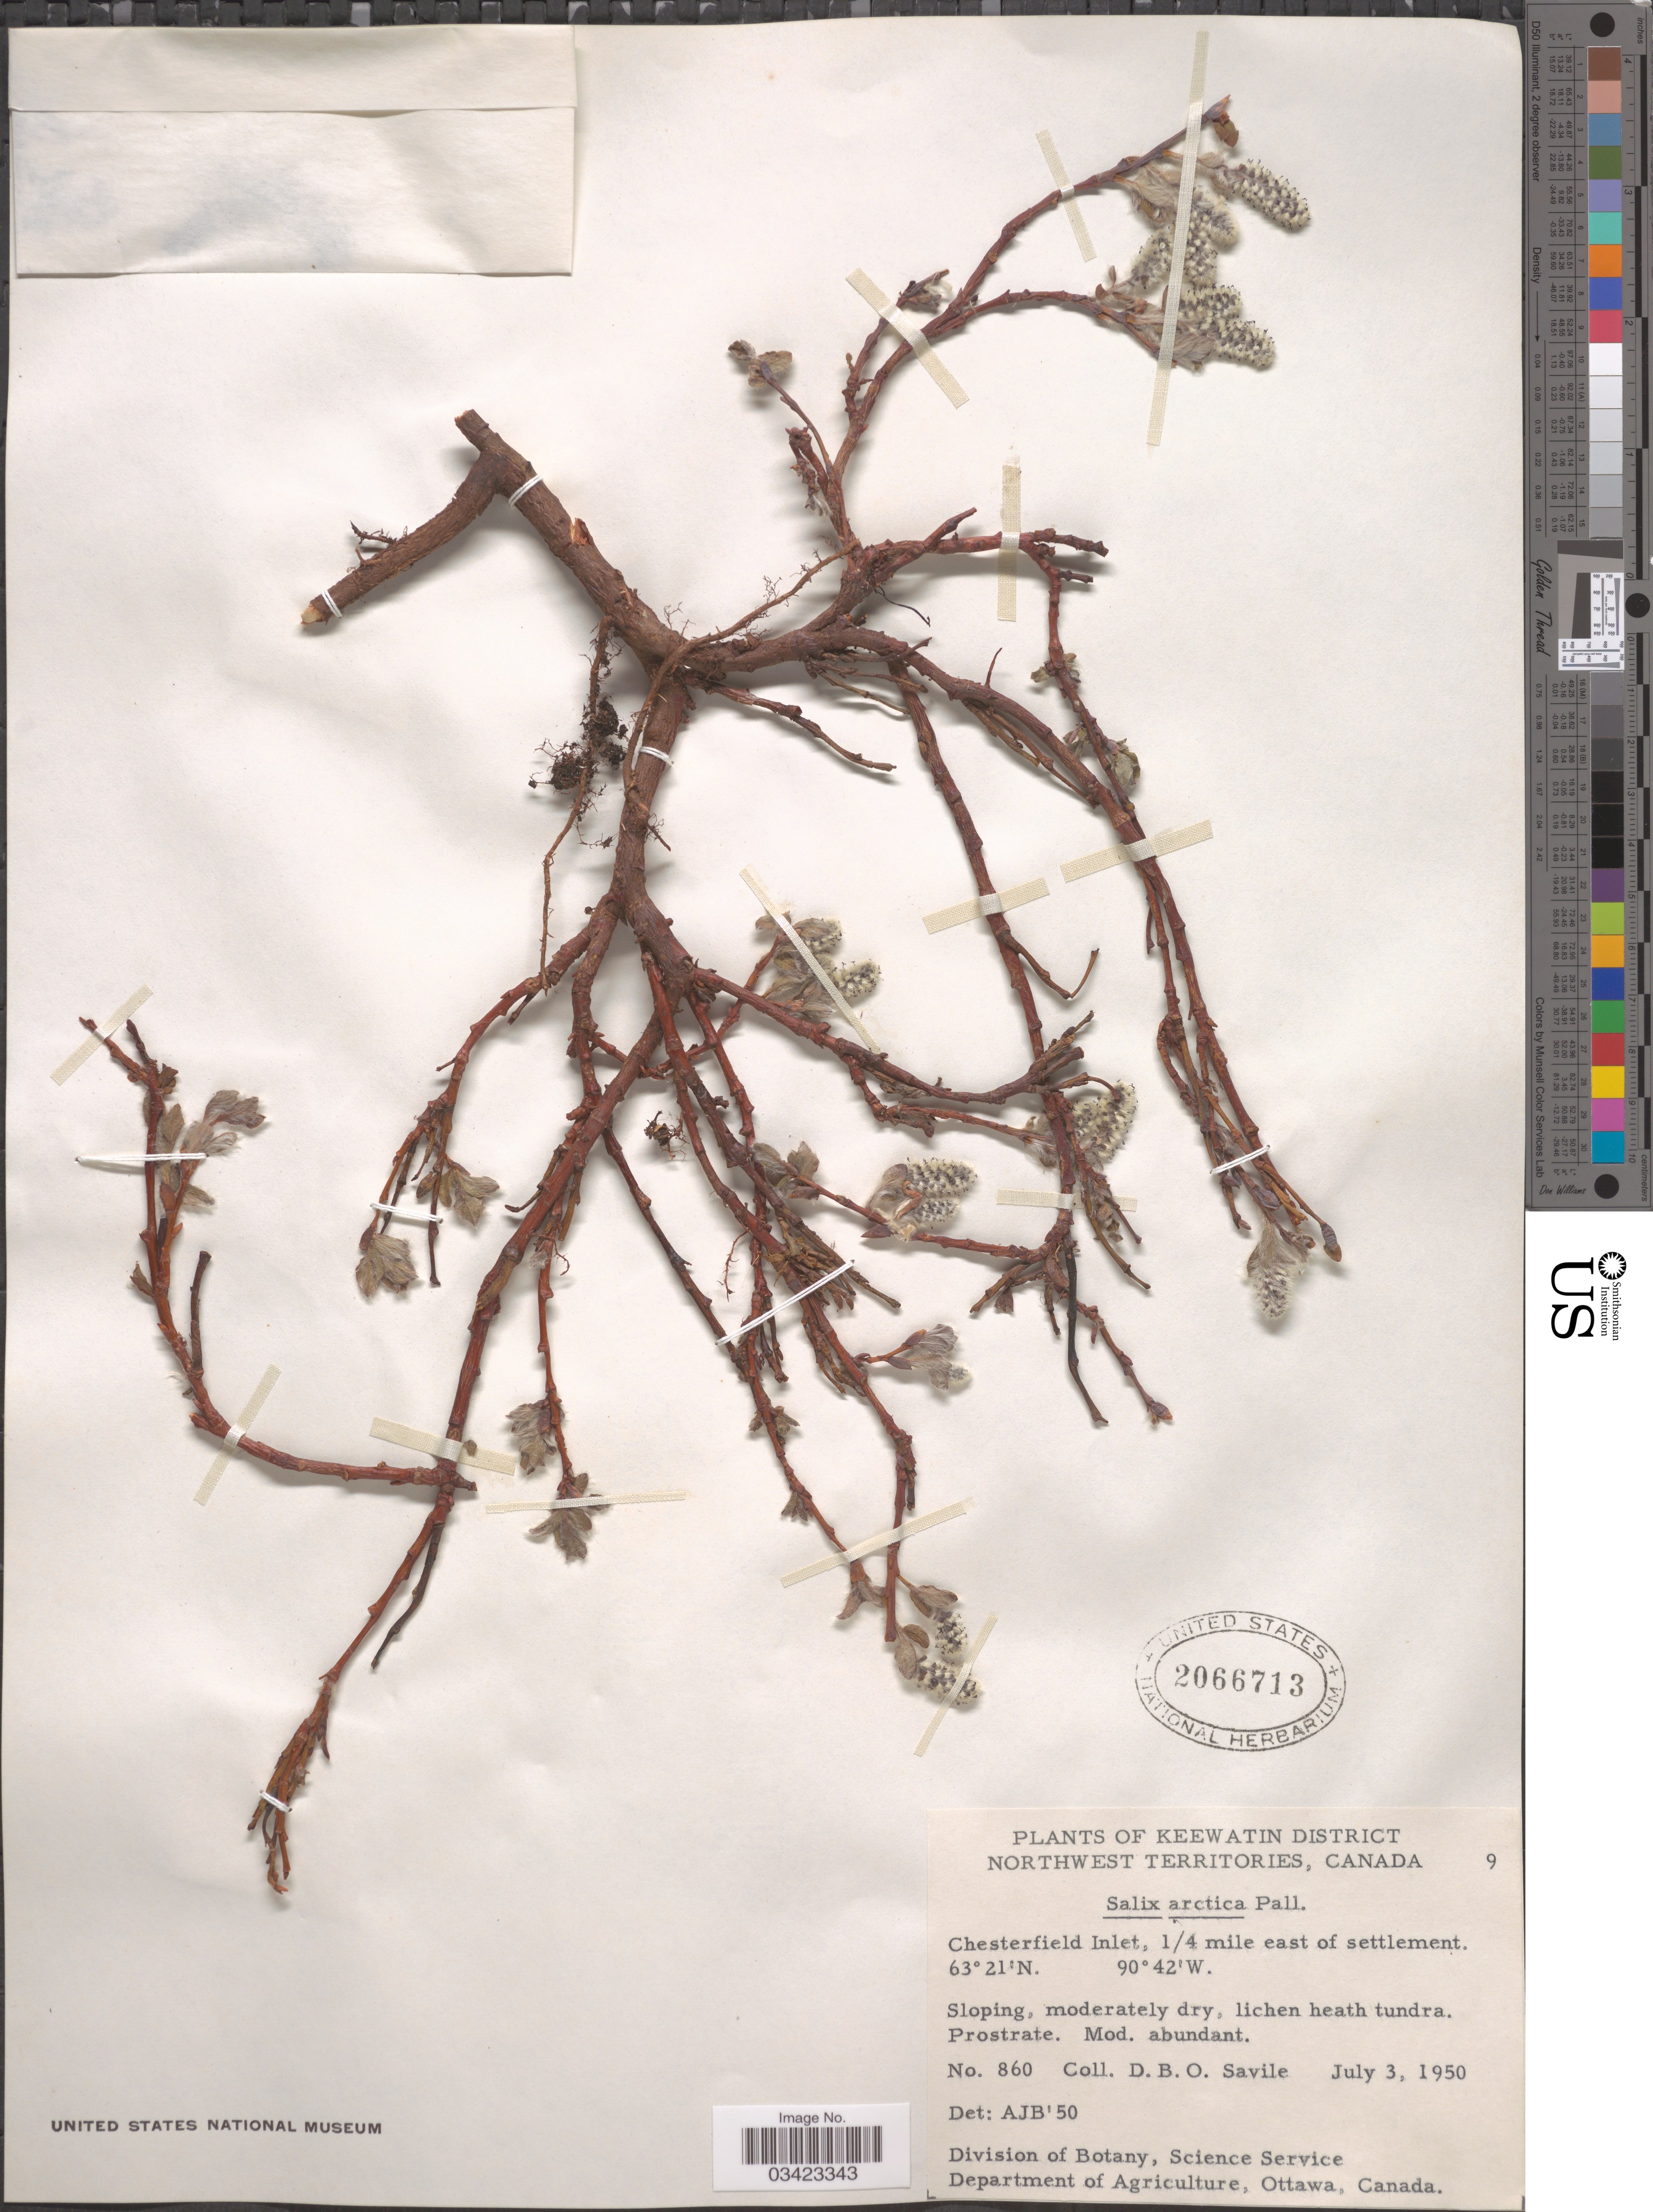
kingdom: Plantae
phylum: Tracheophyta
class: Magnoliopsida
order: Malpighiales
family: Salicaceae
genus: Salix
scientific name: Salix arctica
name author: Pall.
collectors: D. Savile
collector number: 860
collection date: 1950-07-03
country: Canada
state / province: Northwest Territories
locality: Keewatin District. Chesterfield Inlet, ¼ mile east of settlement.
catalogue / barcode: US 2066713